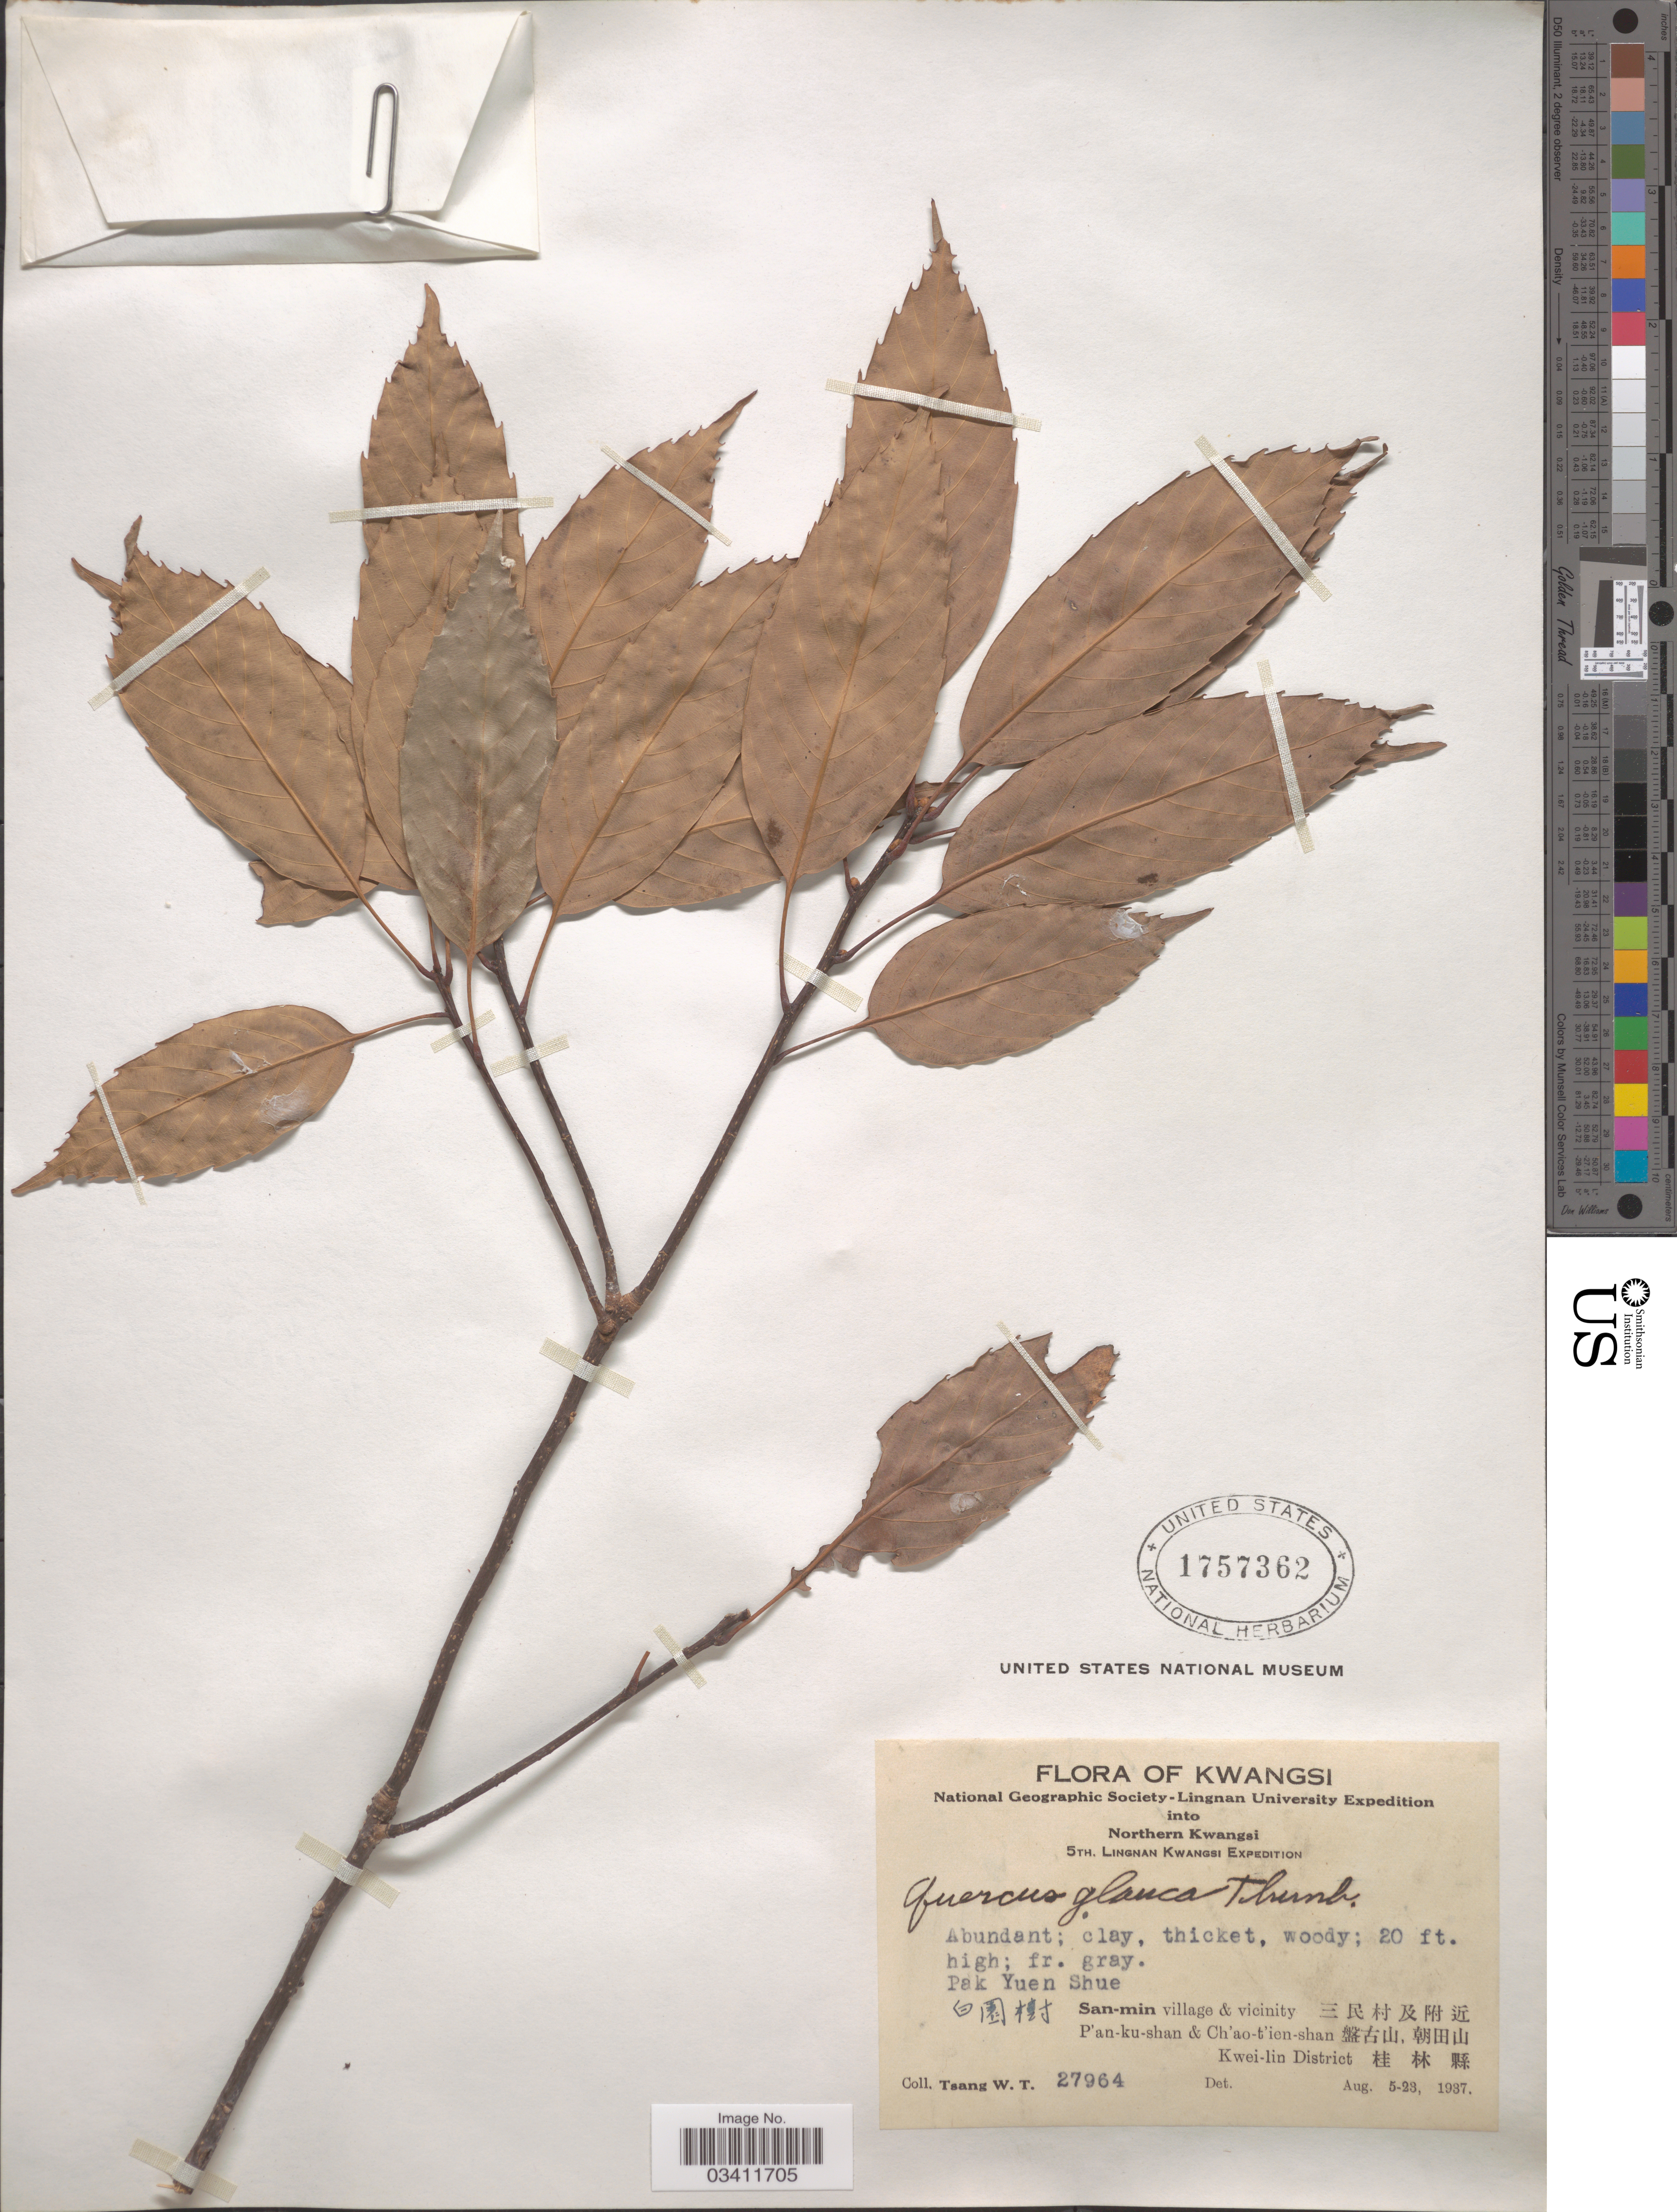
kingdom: Plantae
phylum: Tracheophyta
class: Magnoliopsida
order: Fagales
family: Fagaceae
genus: Quercus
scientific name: Quercus glauca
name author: Thunb.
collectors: W. T. Tsang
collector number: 27964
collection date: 1937-08-05/1937-08-23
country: China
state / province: Guangxi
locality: Pak Yuen Shue. San-min village & vicinity P'an-ku-shan & Ch'ao-t'ien-shan Kwei-lin District .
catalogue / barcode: US 1757362